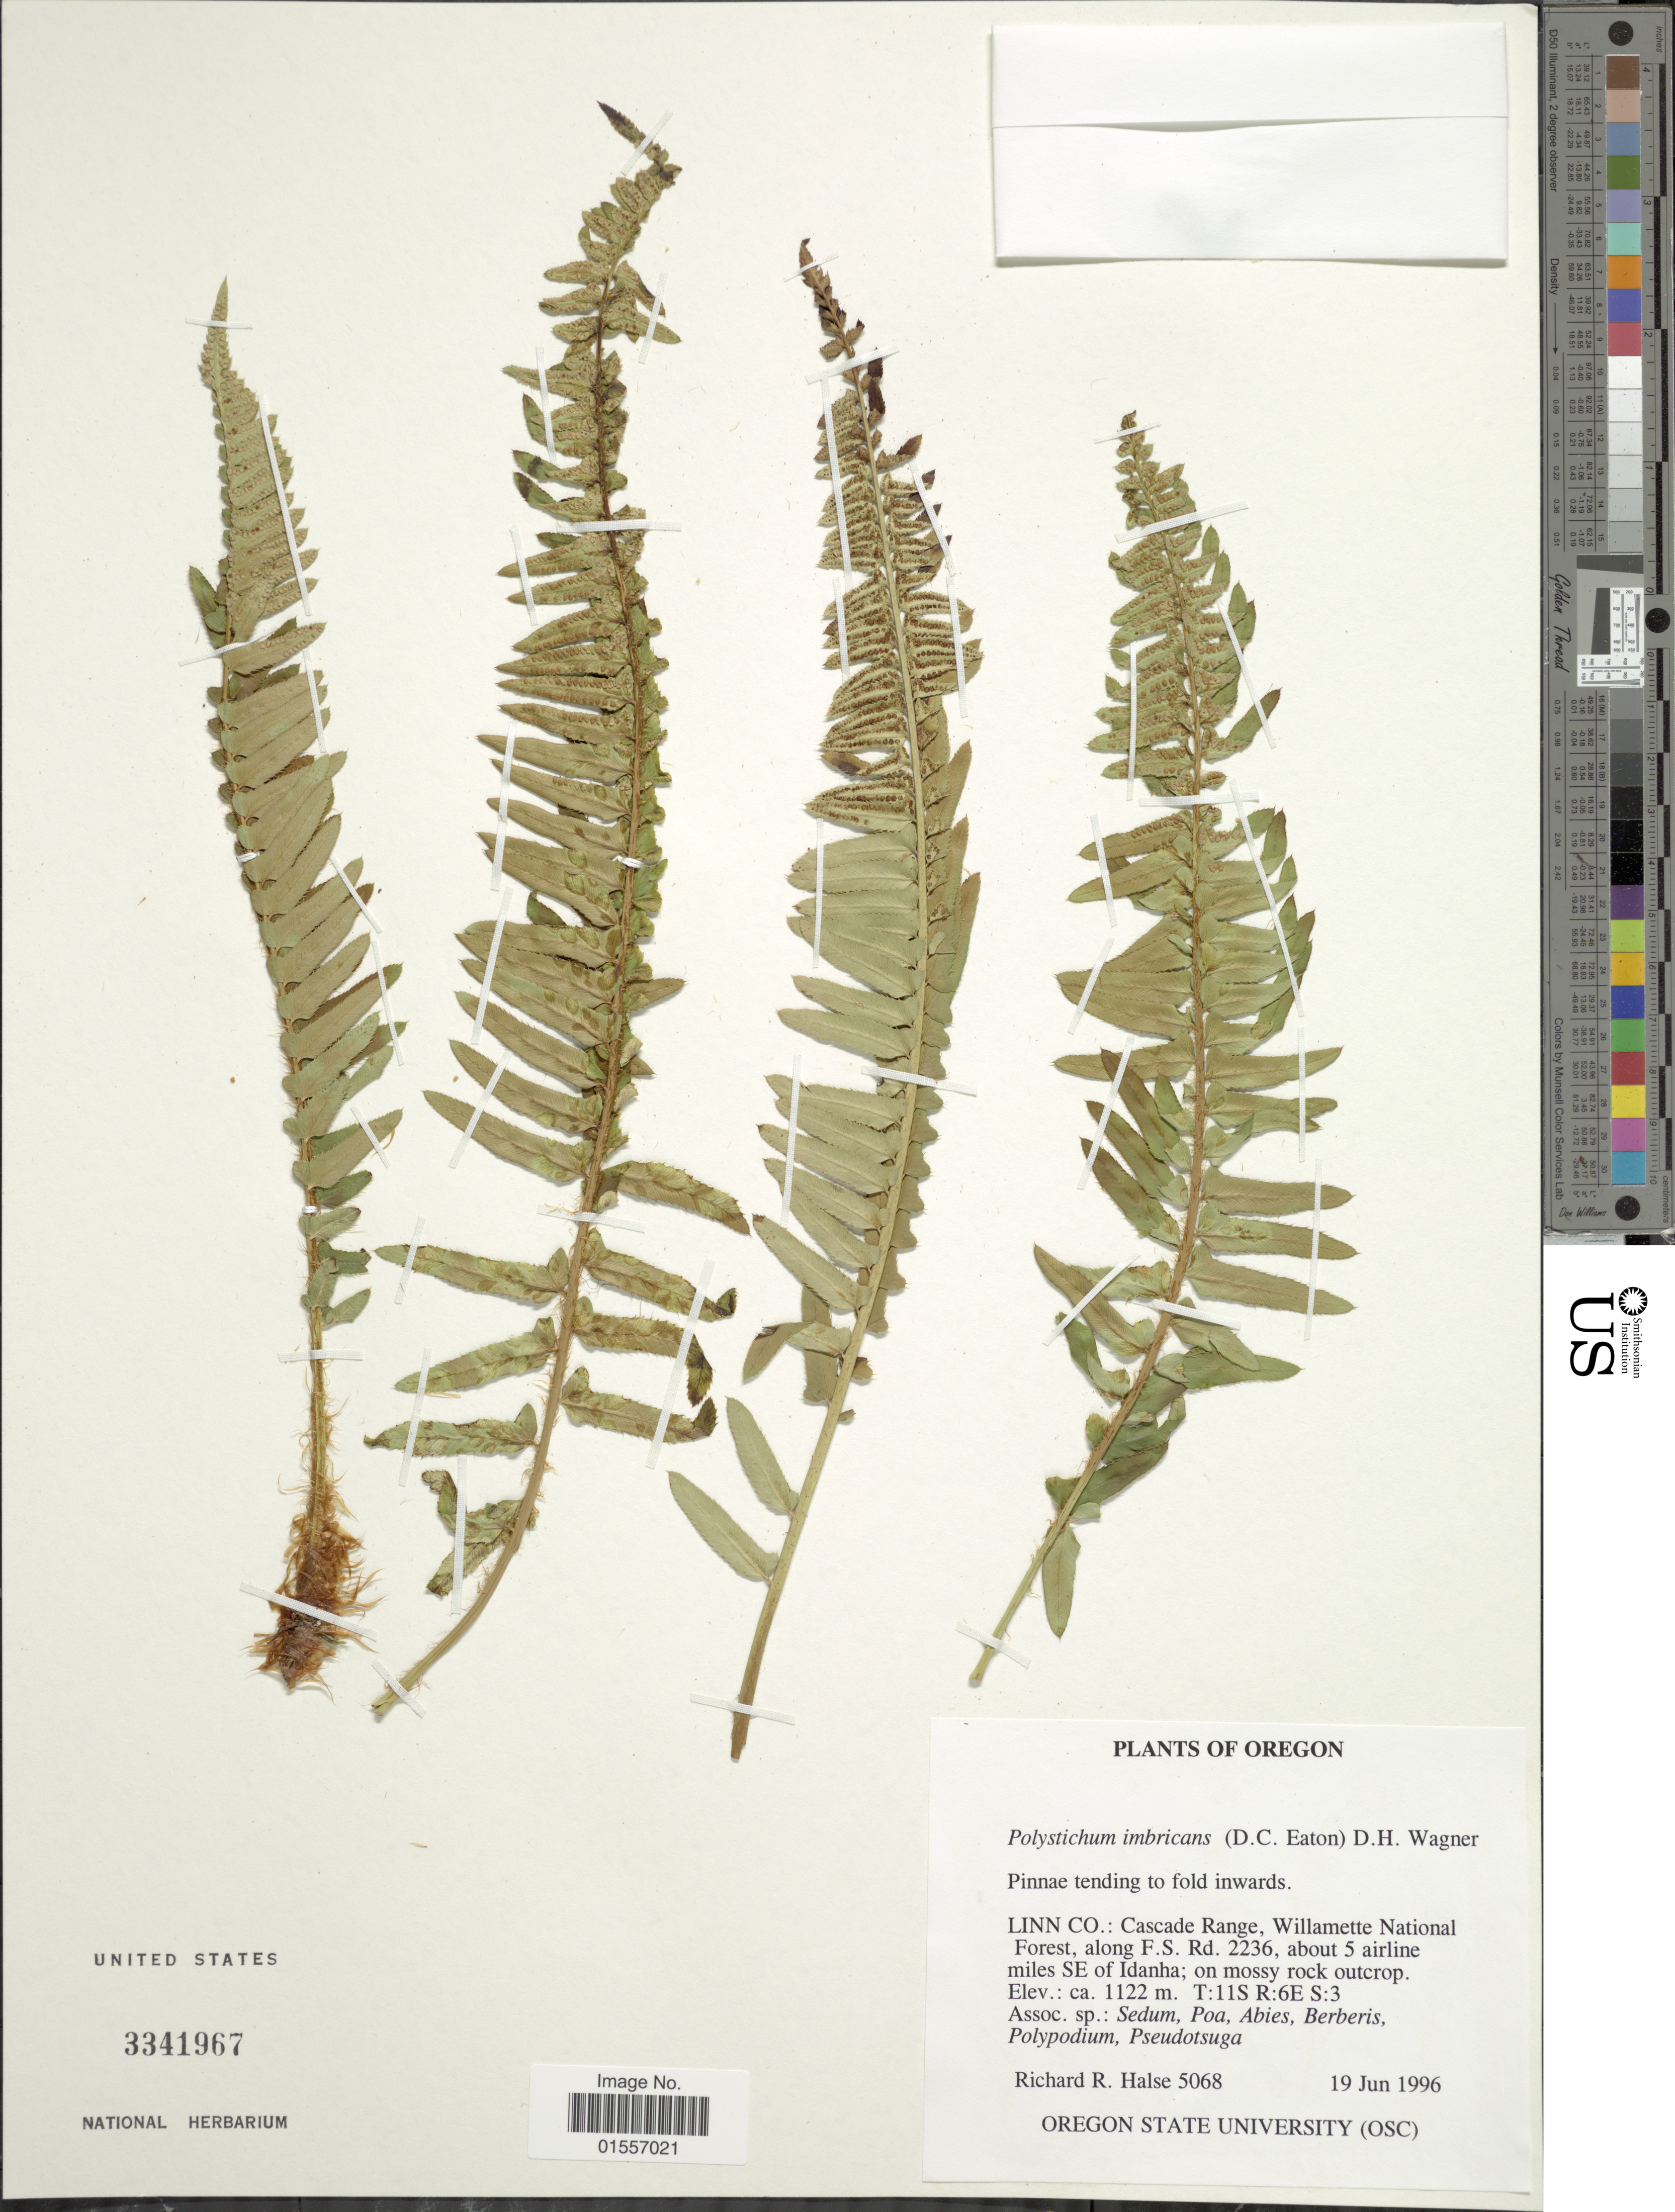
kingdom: Plantae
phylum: Tracheophyta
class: Polypodiopsida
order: Polypodiales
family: Dryopteridaceae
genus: Polystichum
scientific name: Polystichum imbricans subsp. imbricans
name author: (D.C. Eaton) D.H. Wagner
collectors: R. Halse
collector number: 5068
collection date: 1996-06-19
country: United States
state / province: Oregon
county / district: Linn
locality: Linn Co.: Cascade Range, Willamette National Forest, along F.S. Rd. 2236, about 5 airline miles SE of Inanha; on mossy rock outcrop, T:11S R:6E S:3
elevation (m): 1122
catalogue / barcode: US 3341967